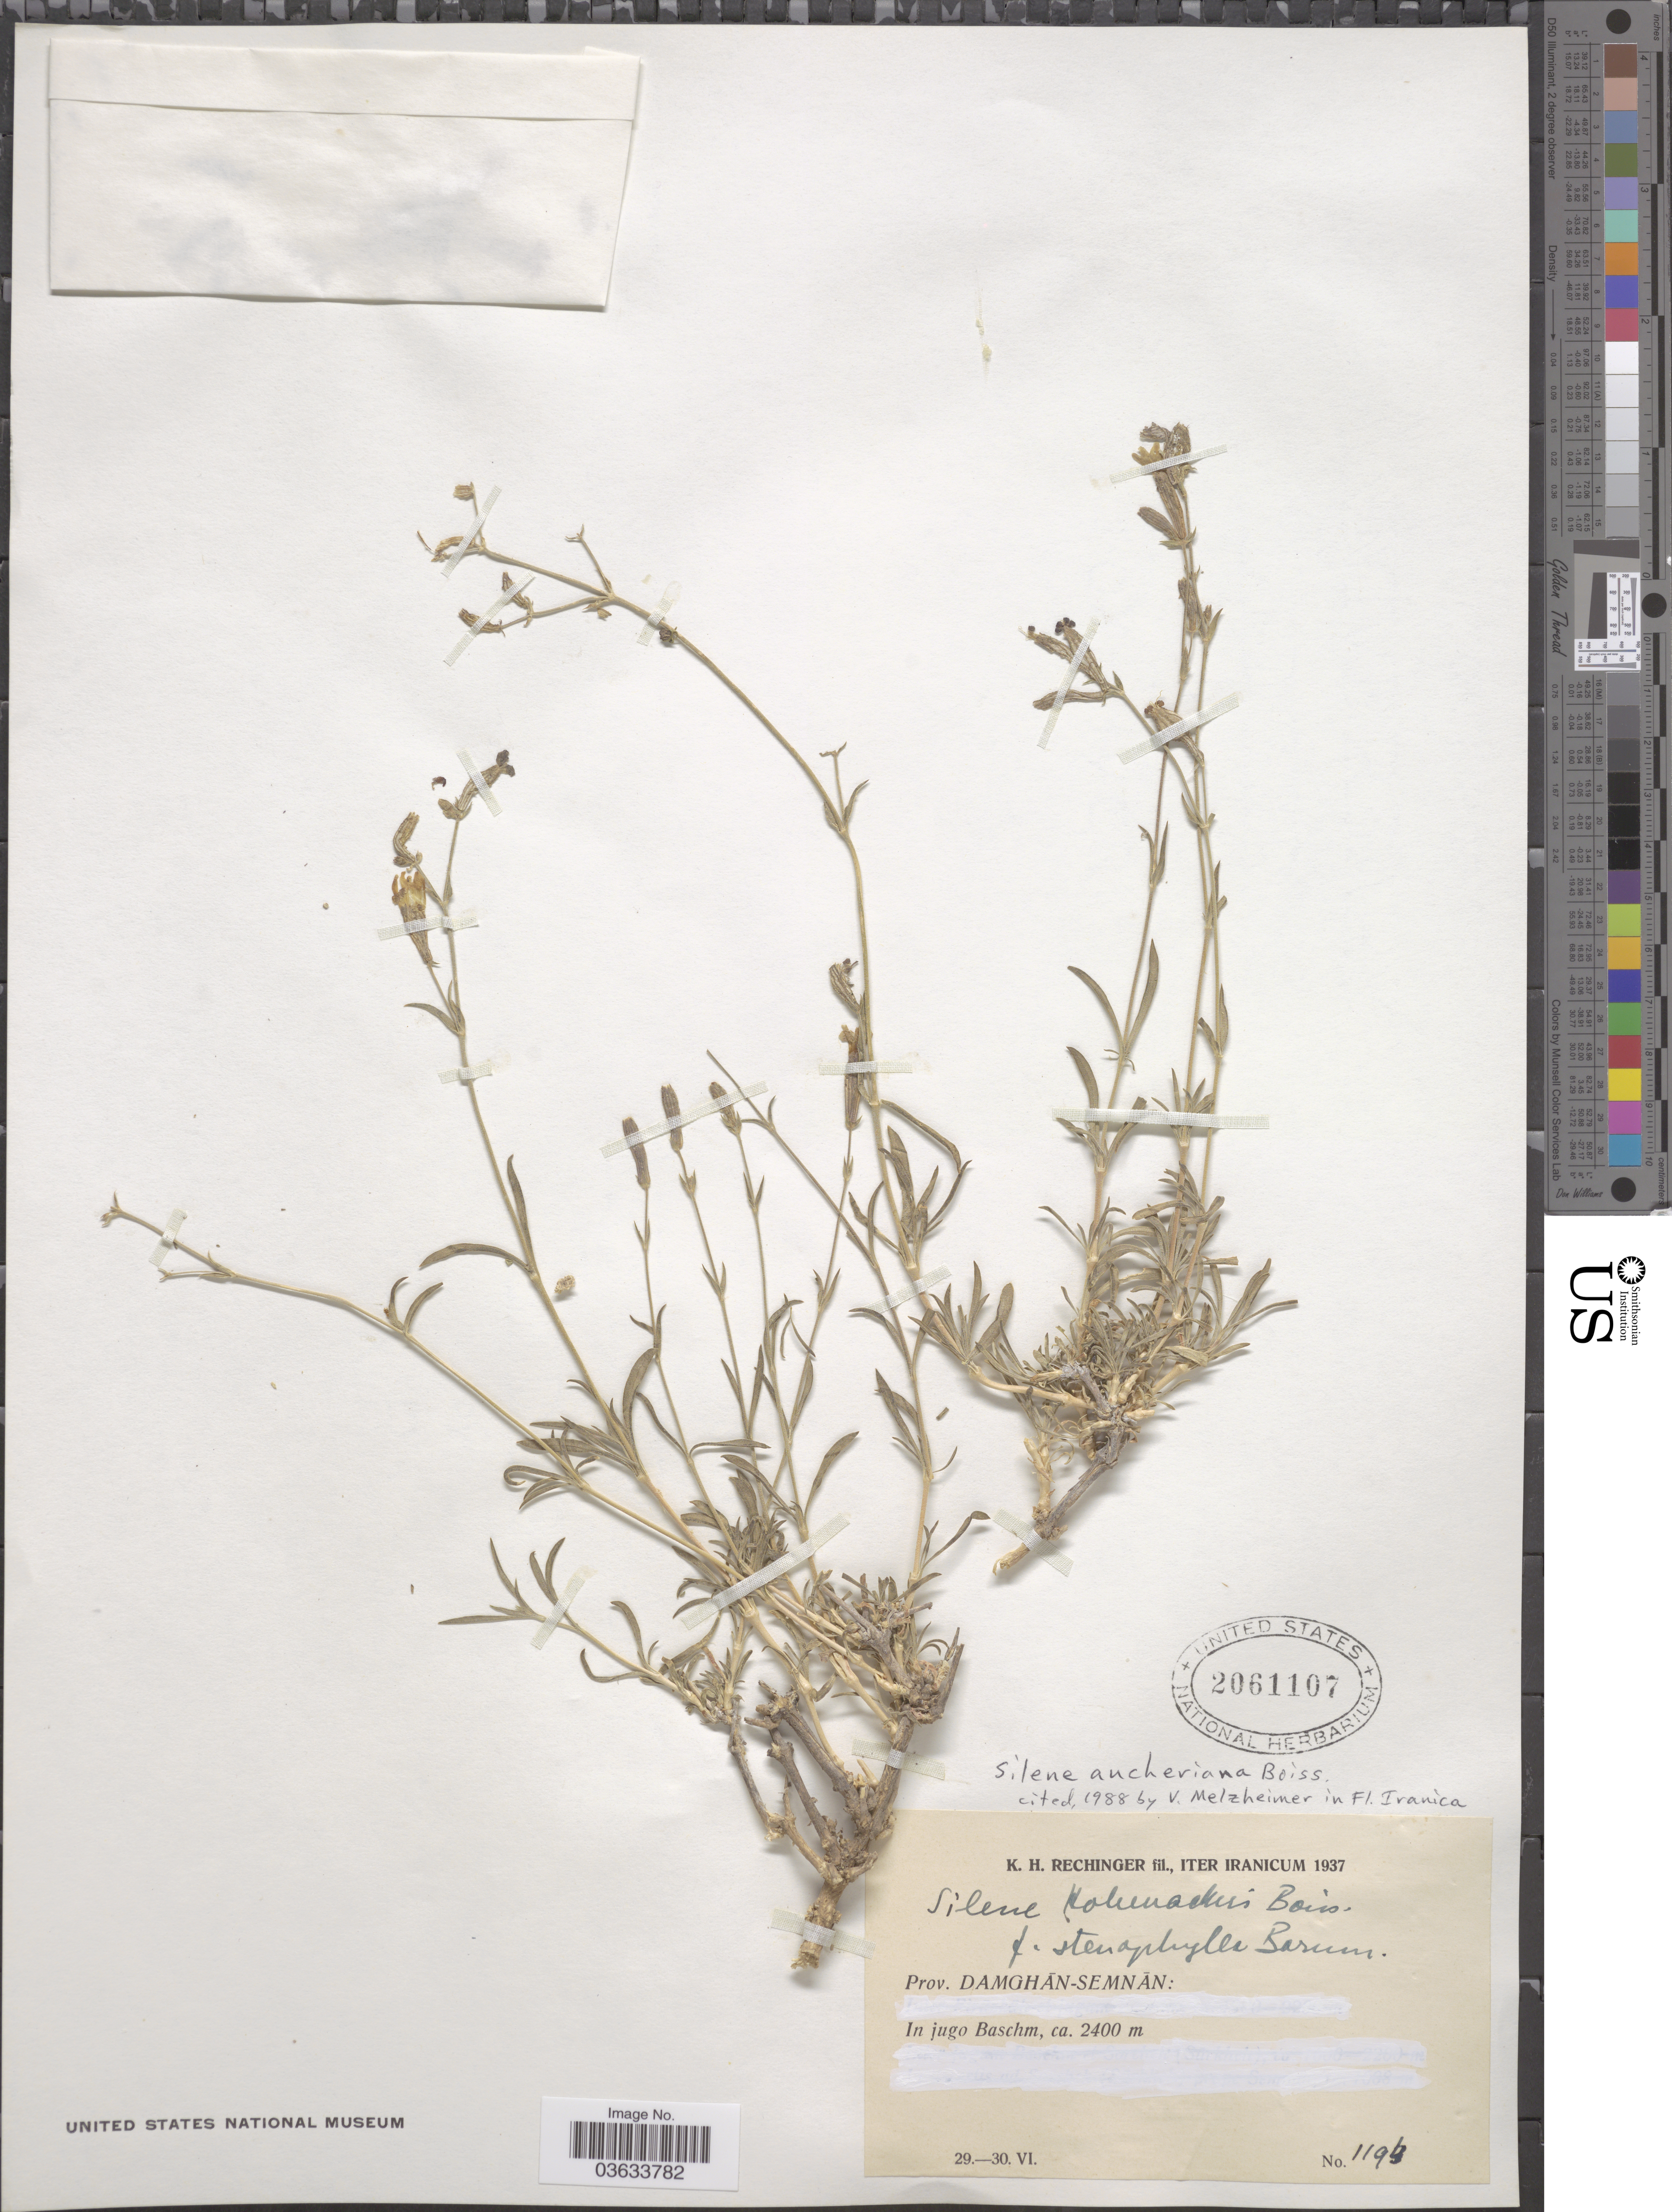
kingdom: Plantae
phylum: Tracheophyta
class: Magnoliopsida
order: Caryophyllales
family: Caryophyllaceae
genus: Silene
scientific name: Silene aucheriana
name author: Boiss.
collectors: K. H. Rechinger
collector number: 1194*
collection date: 1937-06-29/1937-06-30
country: Iran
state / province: Semnan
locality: Prov. Damghān-Semnān: In jugo Baschm.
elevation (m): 2400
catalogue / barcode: US 2061107